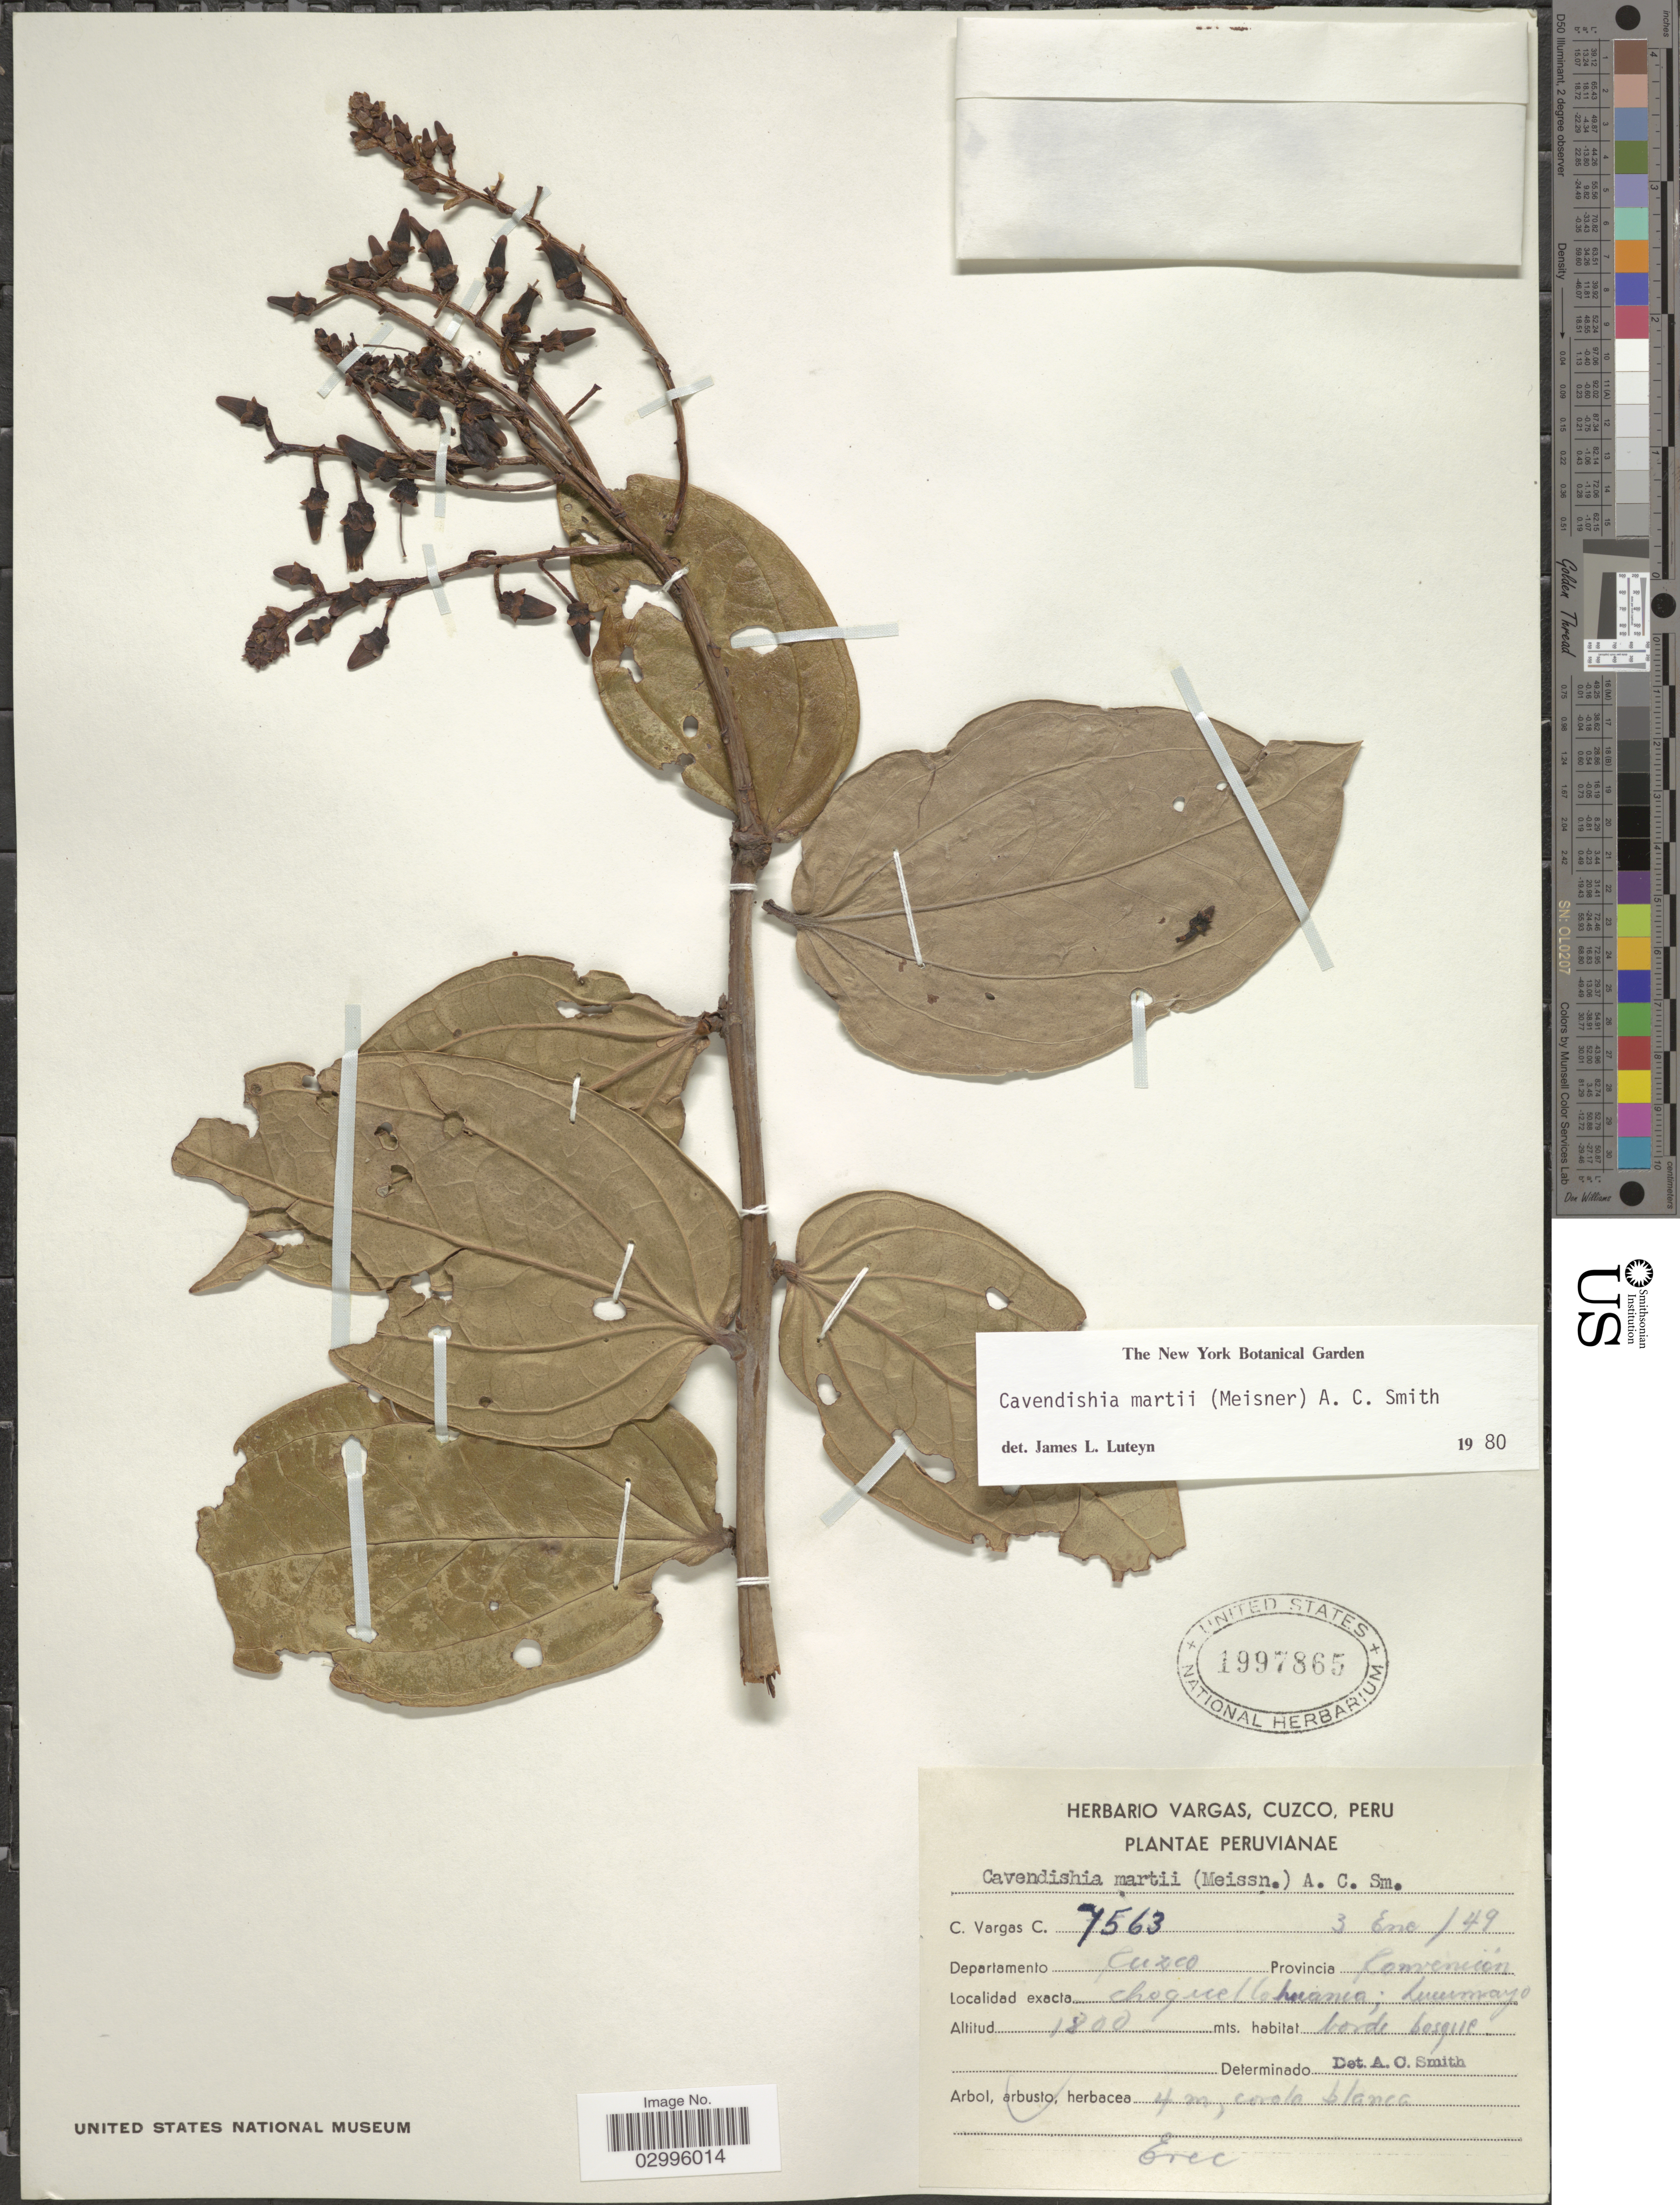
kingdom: Plantae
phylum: Tracheophyta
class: Magnoliopsida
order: Ericales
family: Ericaceae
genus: Cavendishia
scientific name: Cavendishia martii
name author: (Meisn.) A.C. Sm.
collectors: C. Vargas Calderón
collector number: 7563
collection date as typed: Transcribed d/m/y: 3/1/49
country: Peru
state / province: Cusco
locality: Departamento Cuzco. Provincia Convención, Choquello huanca; Lulumayo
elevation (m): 1800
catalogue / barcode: US 1997865